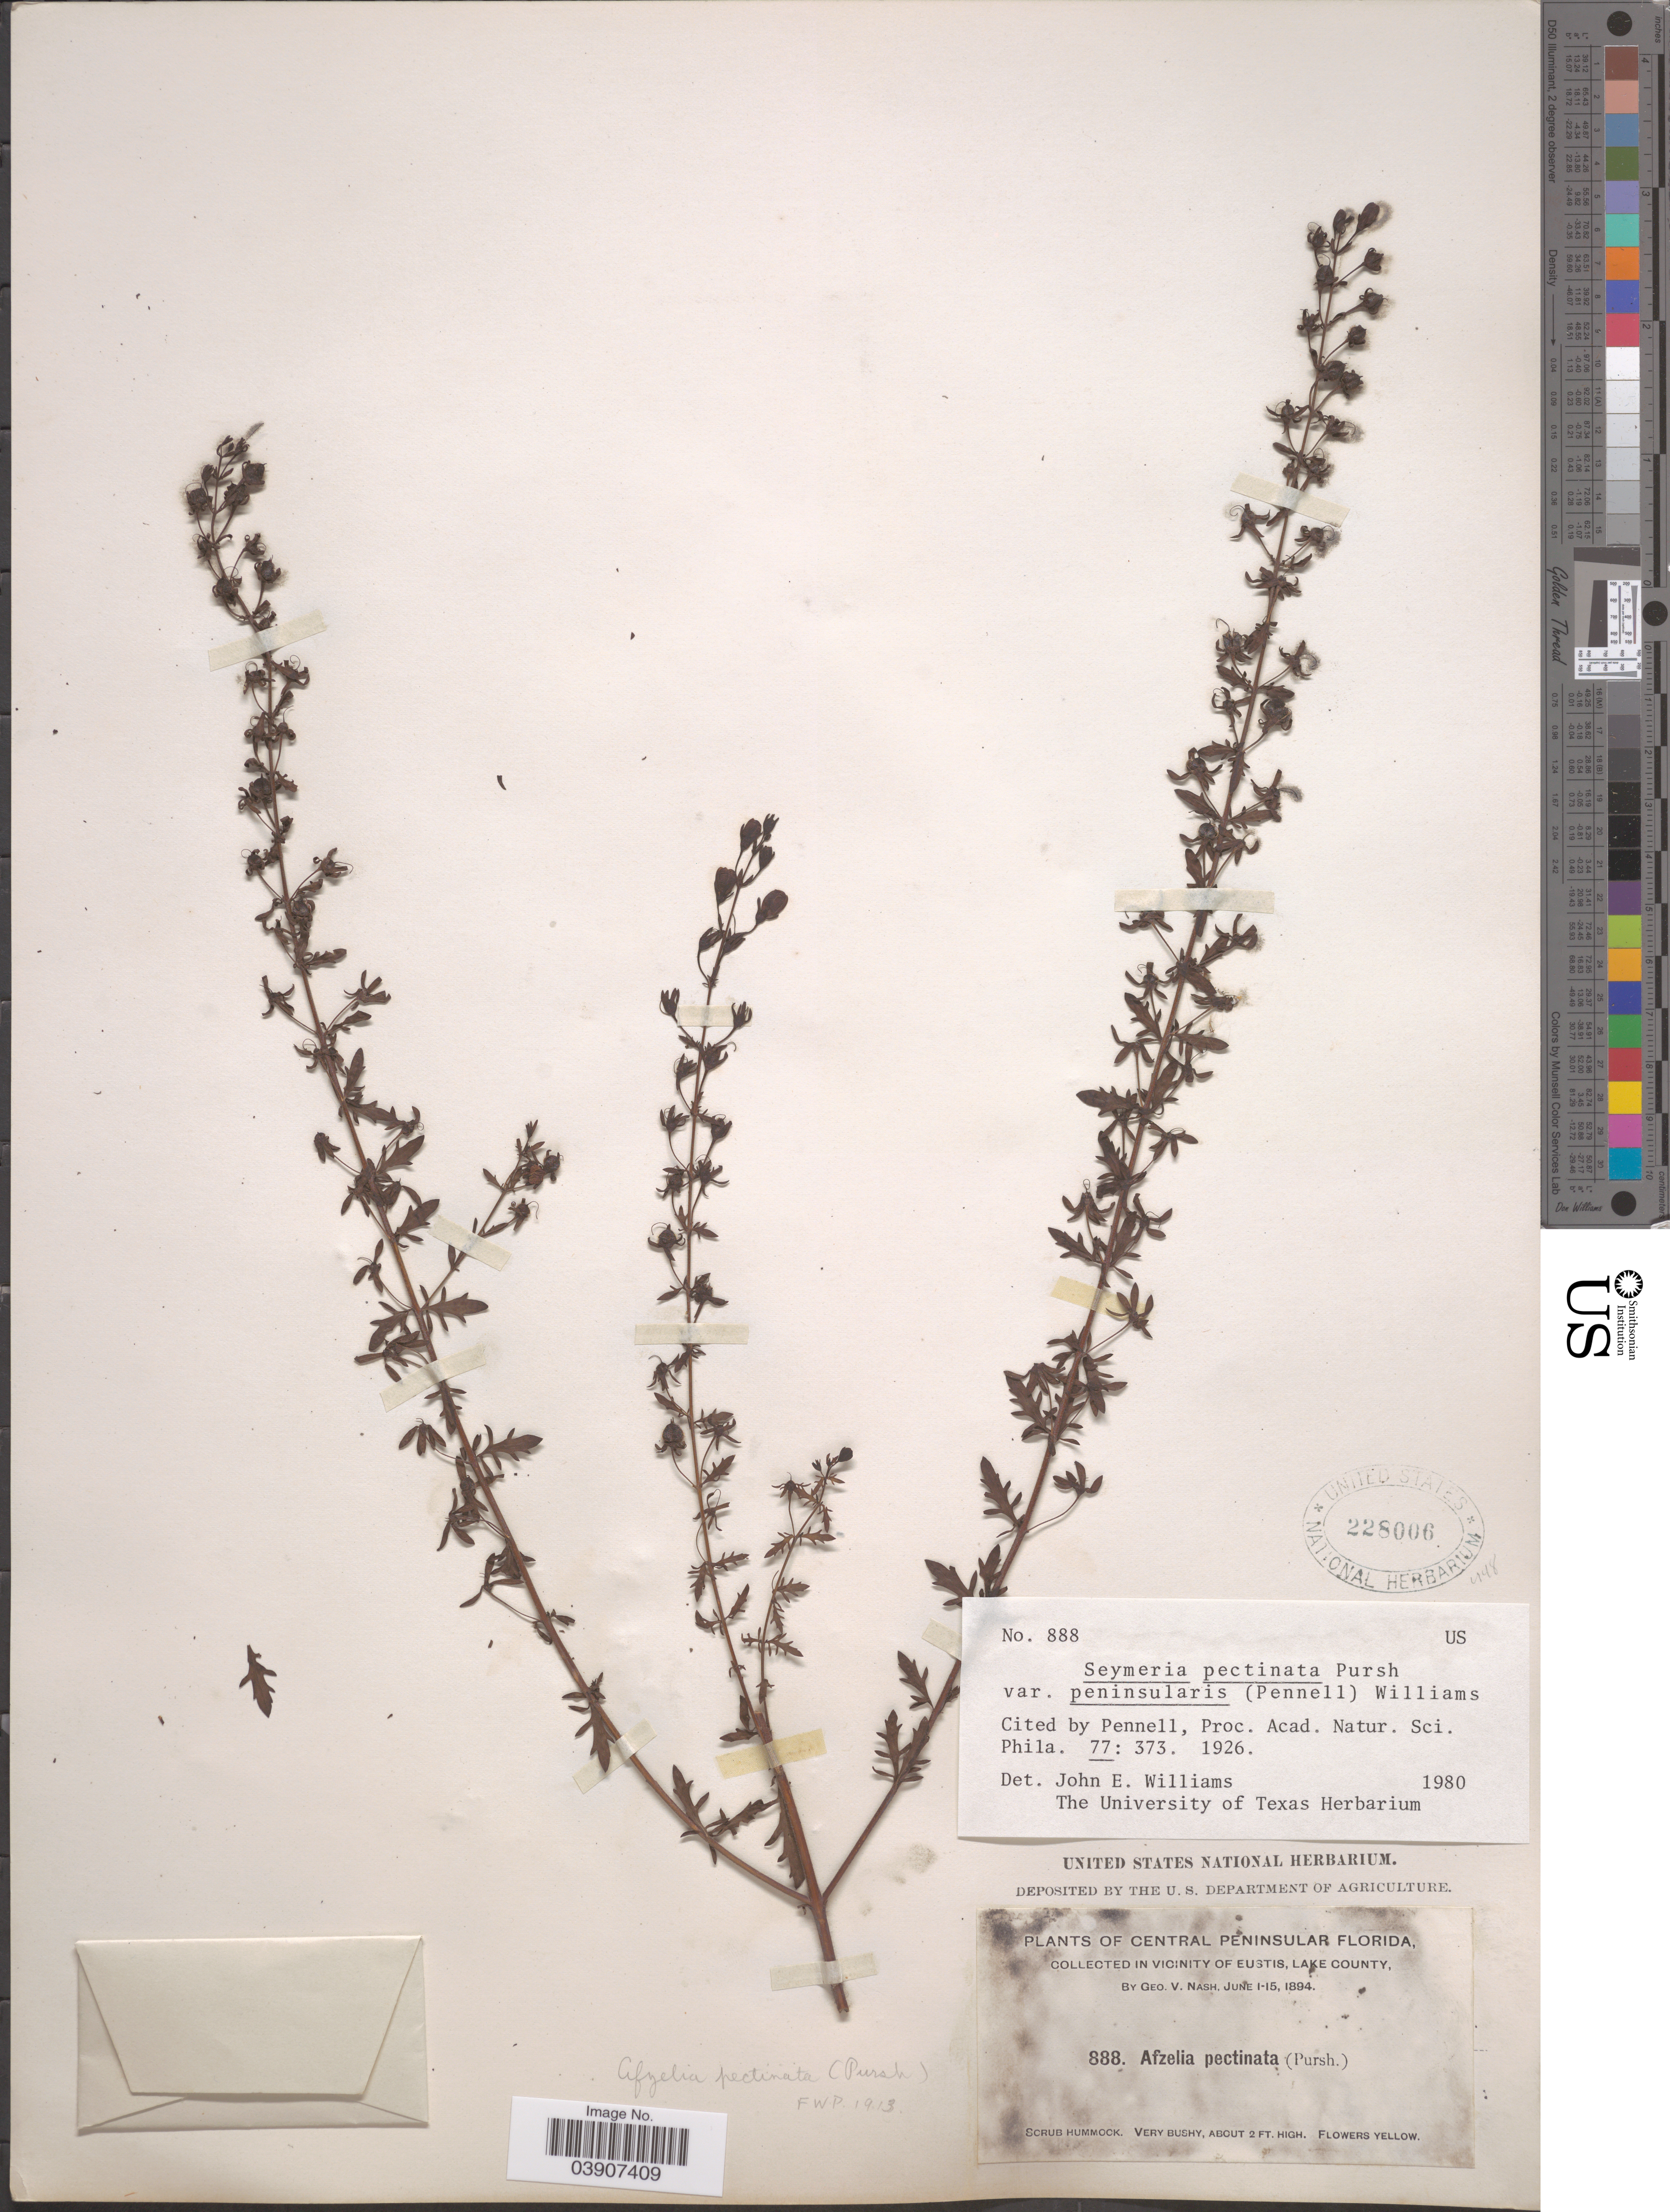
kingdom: Plantae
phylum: Tracheophyta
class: Magnoliopsida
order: Lamiales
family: Orobanchaceae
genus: Seymeria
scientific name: Seymeria pectinata subsp. peninsularis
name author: (Pennell) Pennell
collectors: G. V. Nash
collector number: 888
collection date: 1894-06-01/1894-06-15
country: United States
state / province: Florida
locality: Central Peninsular Florida. Vicinity of Eustis, Lake County.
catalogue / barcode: US 228006